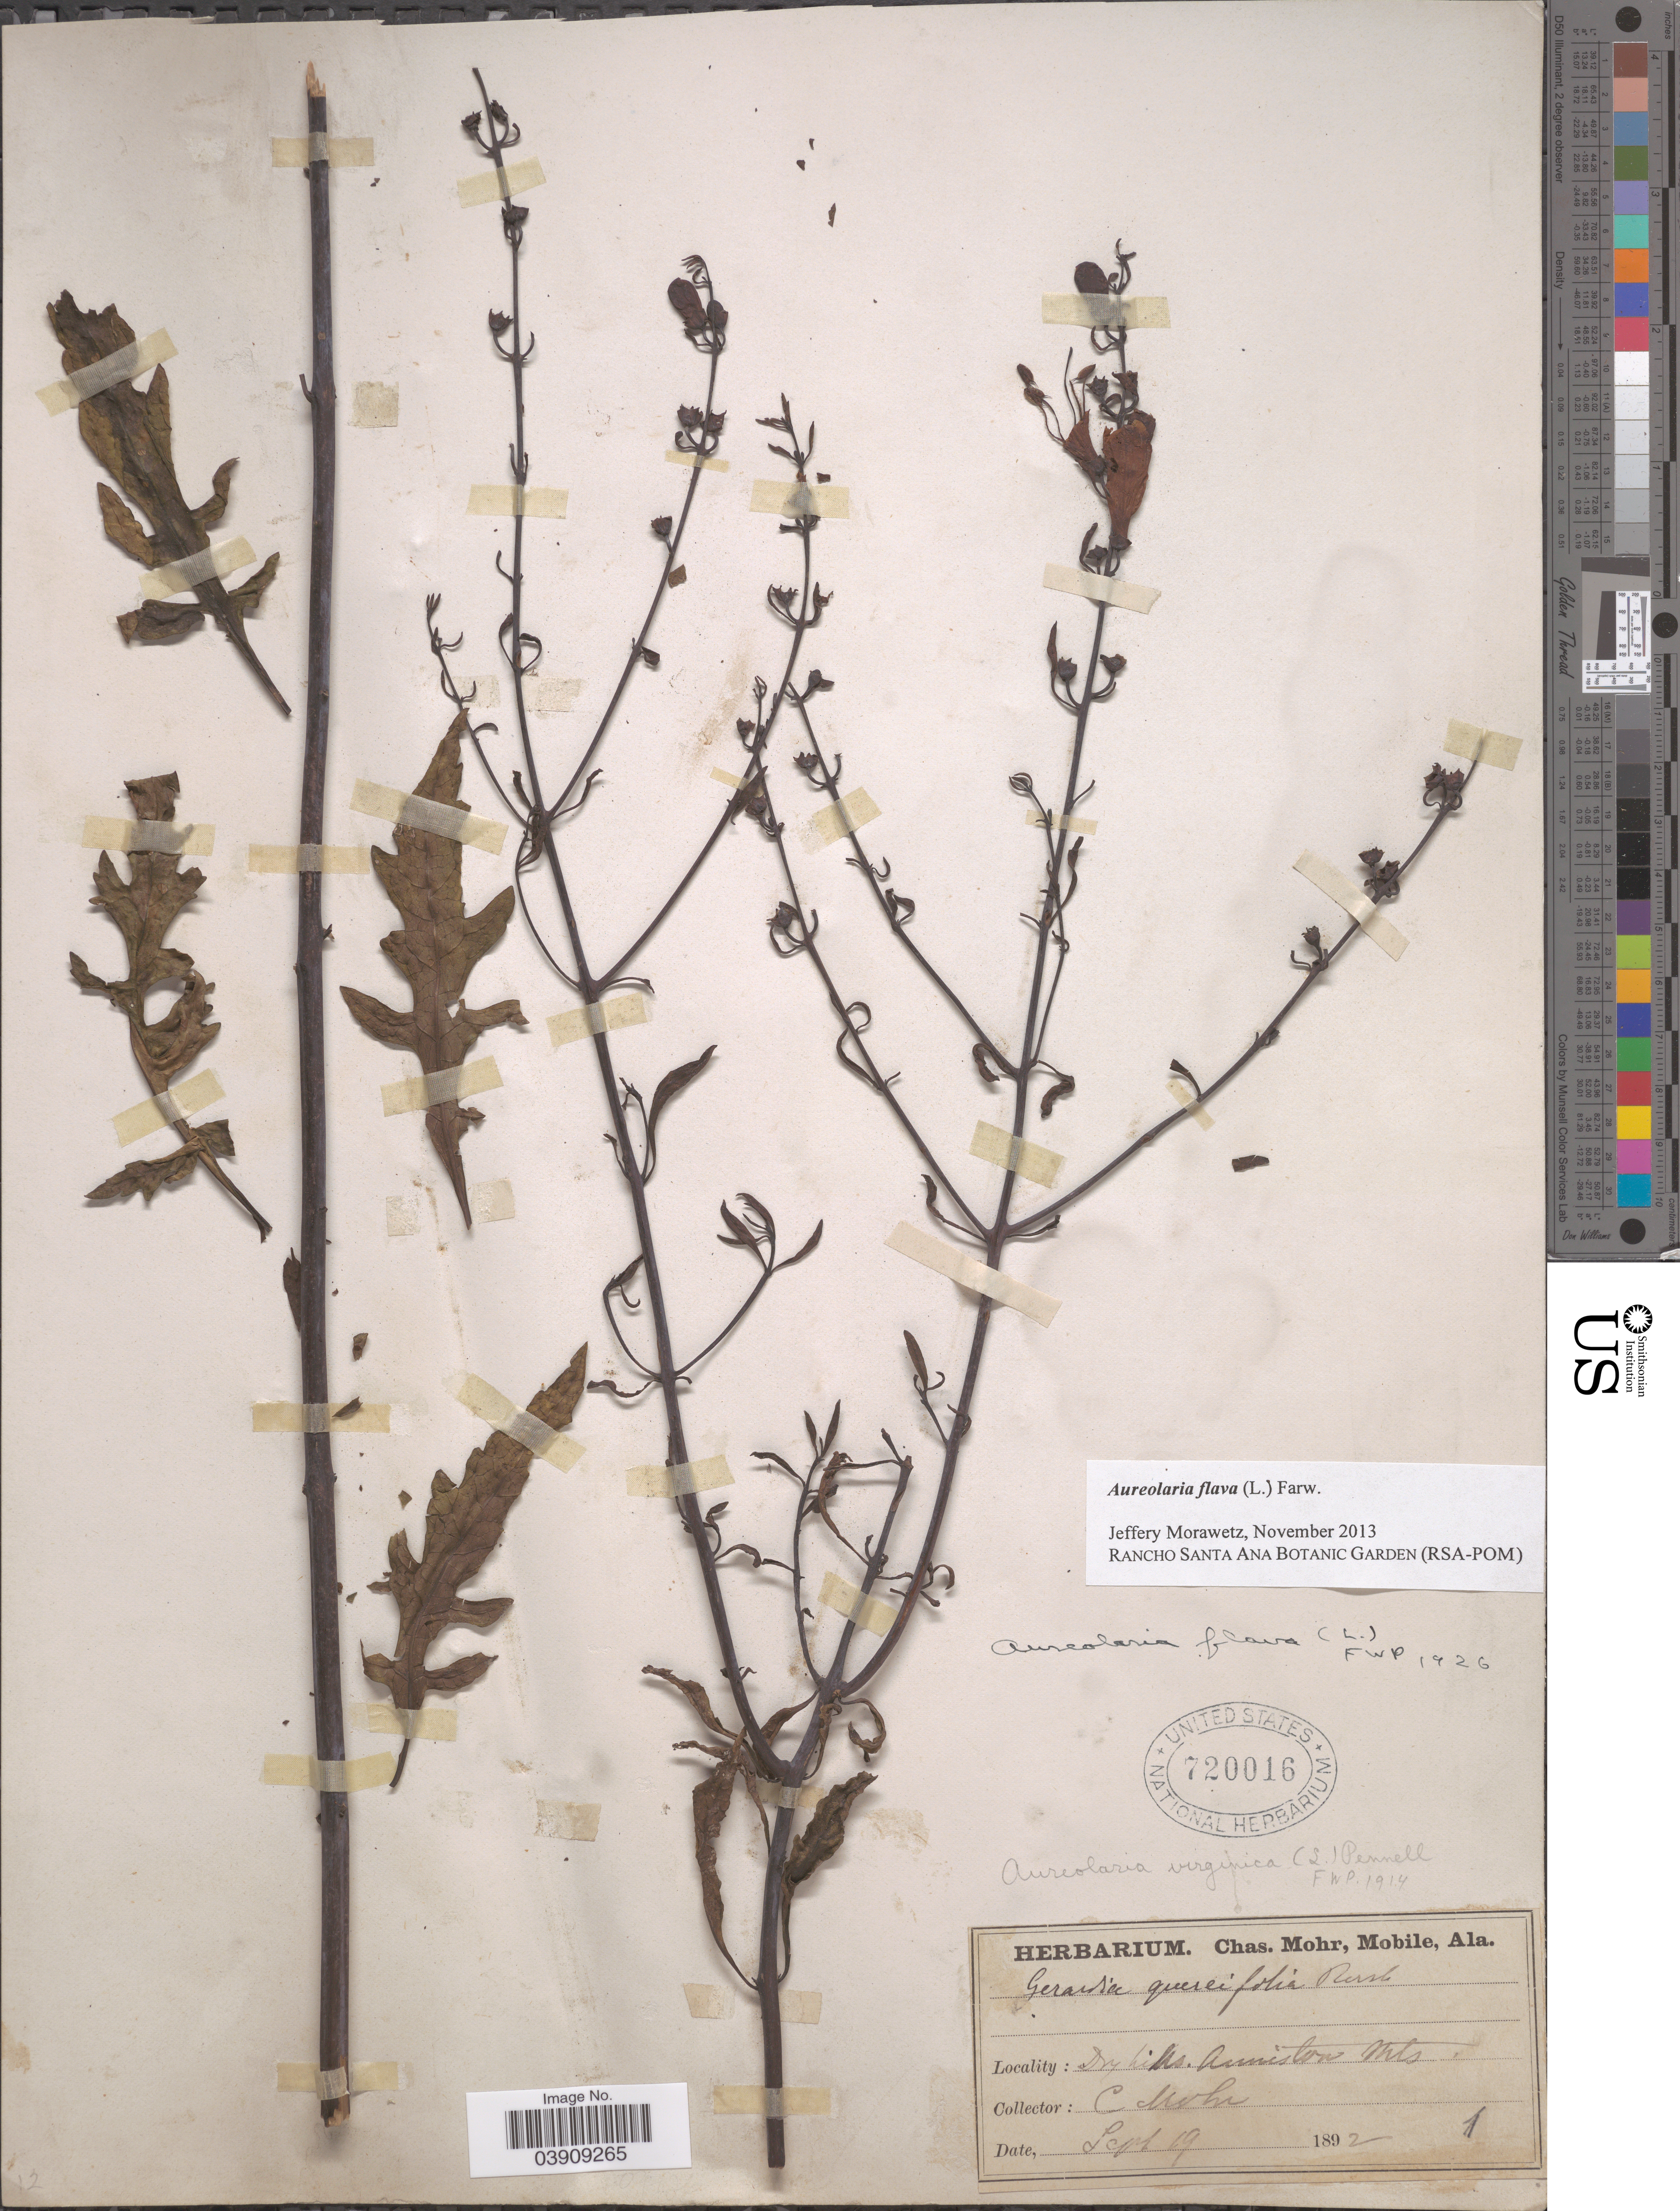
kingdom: Plantae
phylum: Tracheophyta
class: Magnoliopsida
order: Lamiales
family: Orobanchaceae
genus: Aureolaria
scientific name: Aureolaria flava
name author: (L.) Farw.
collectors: Mohr, C. T. (herbarium)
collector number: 1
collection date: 1892-09-19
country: United States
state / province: Alabama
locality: Anniston Mts.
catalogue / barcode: US 720016